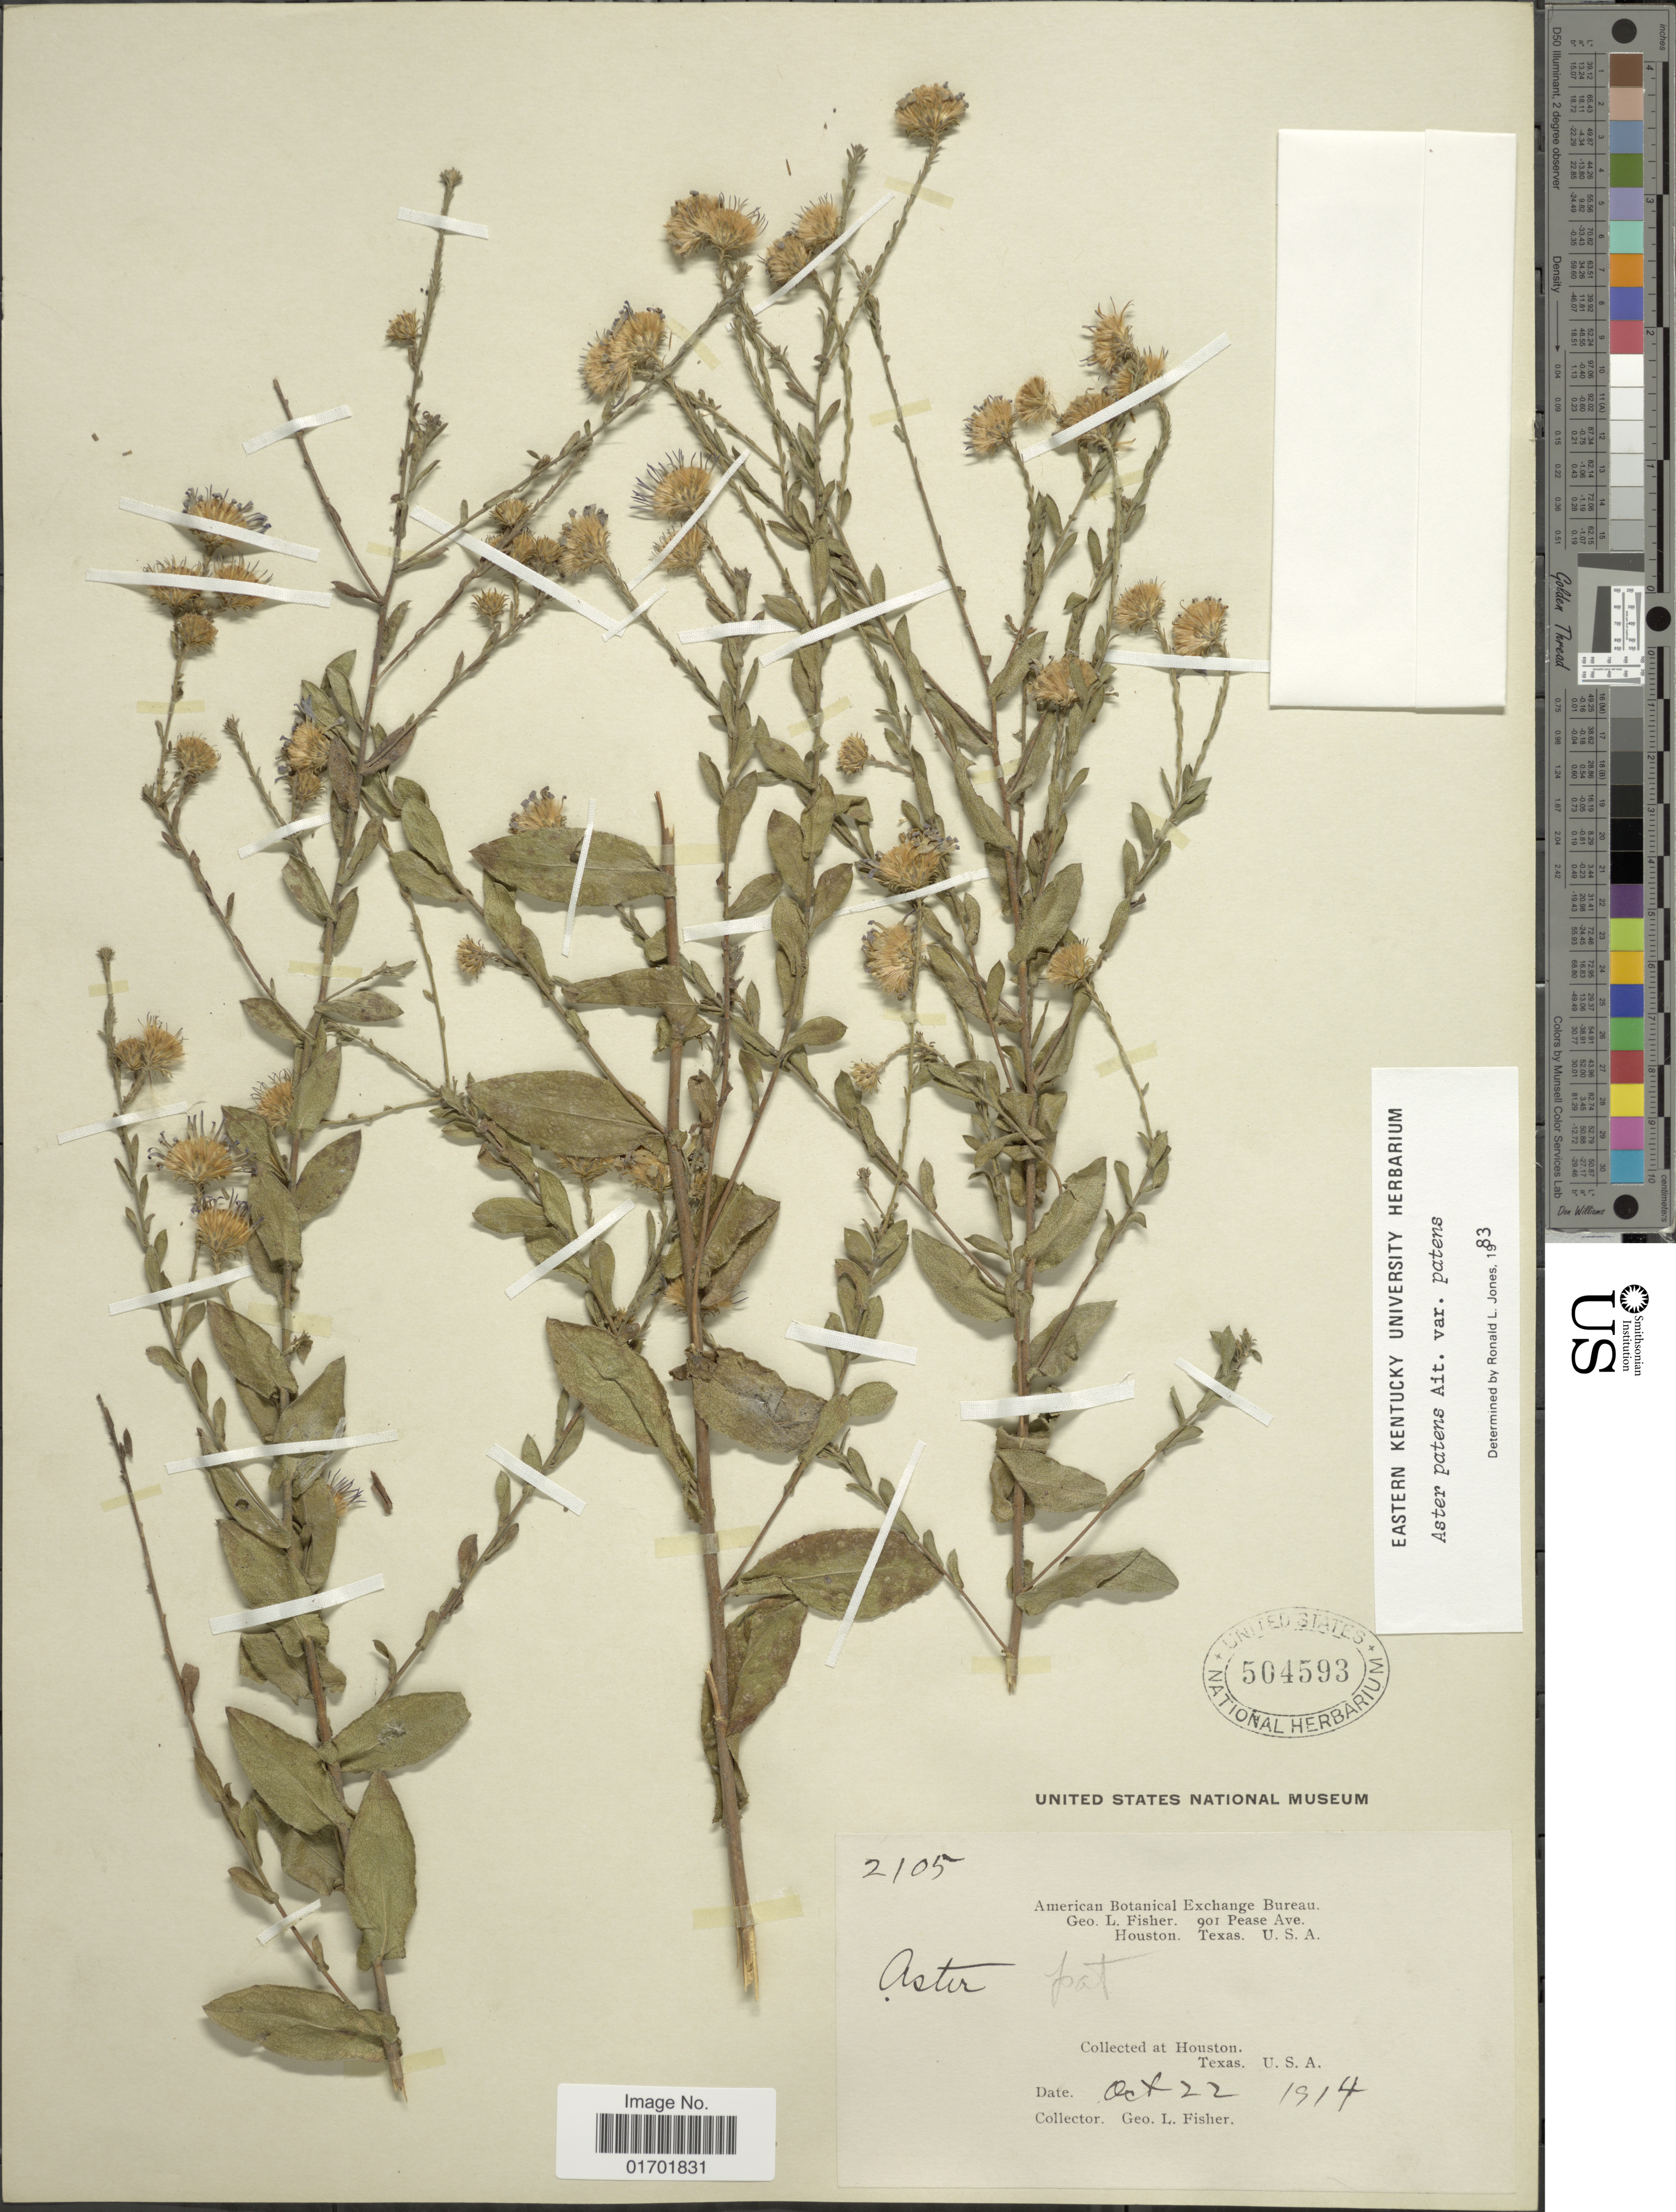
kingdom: Plantae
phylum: Tracheophyta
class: Magnoliopsida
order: Asterales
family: Asteraceae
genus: Symphyotrichum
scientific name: Symphyotrichum patens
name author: (Aiton) G.L. Nesom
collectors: G. L. Fisher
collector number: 2105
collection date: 1914-10-22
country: United States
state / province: Texas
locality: Houston.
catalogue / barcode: US 504593